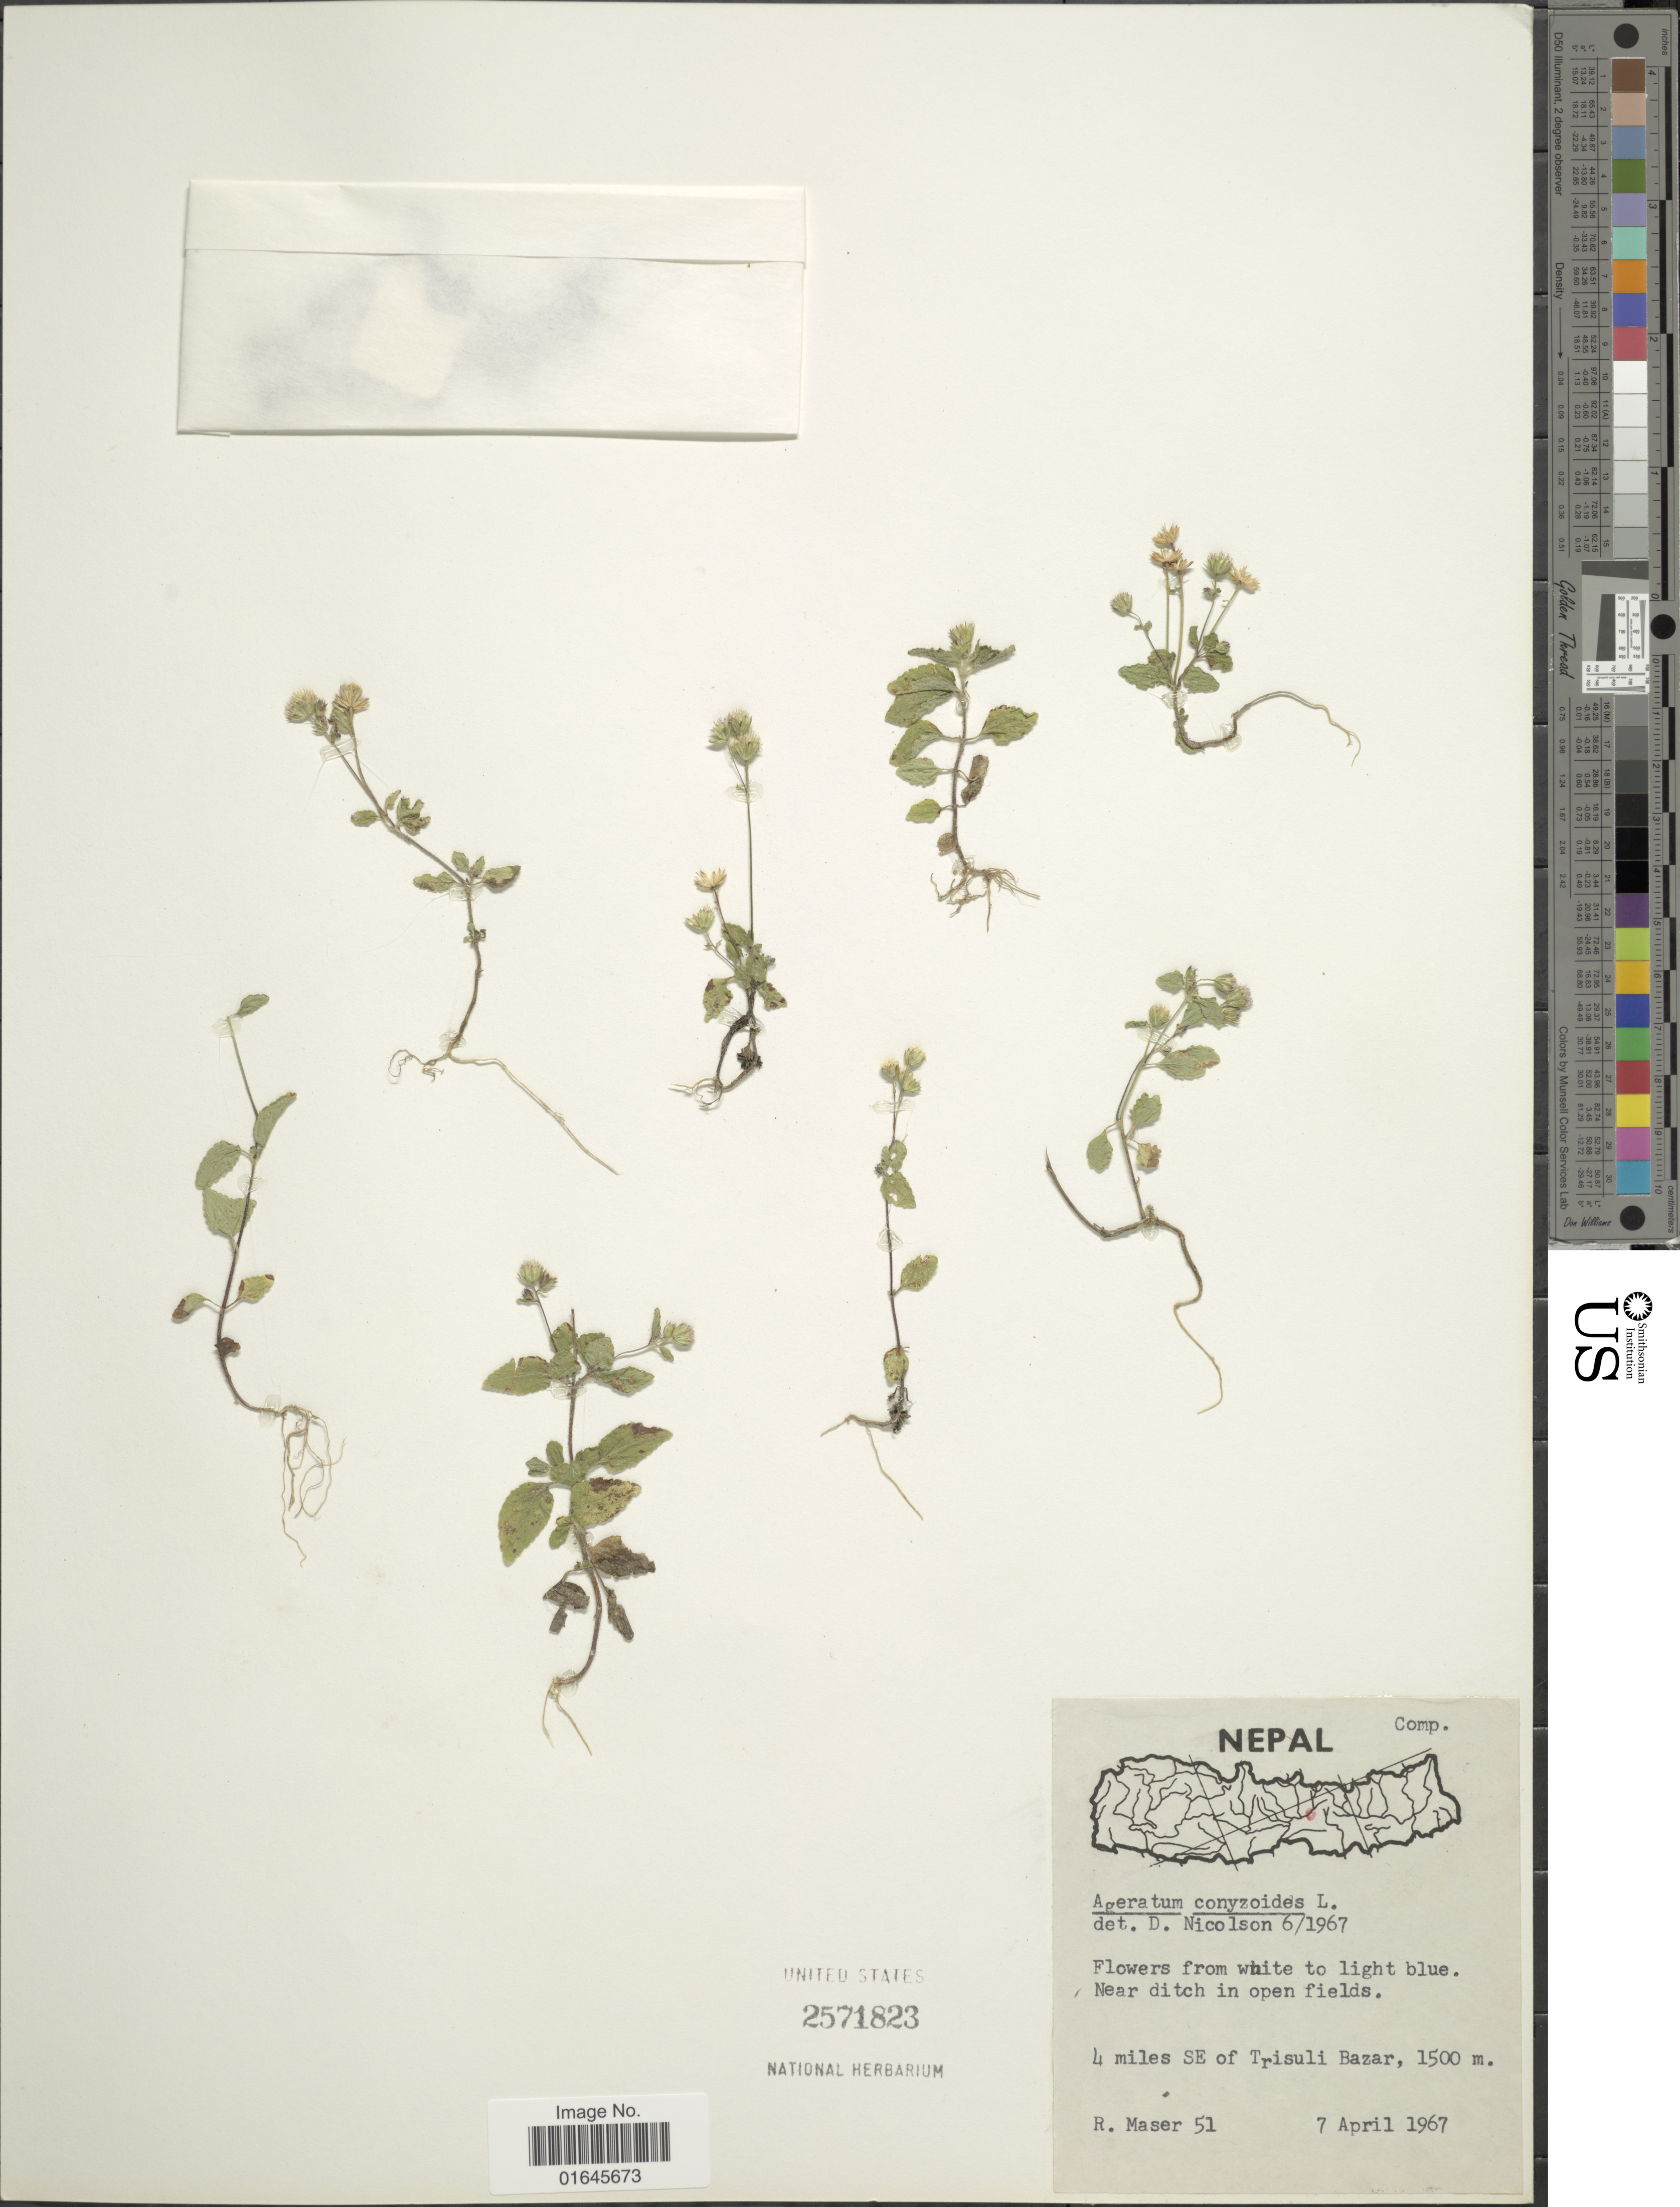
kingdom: Plantae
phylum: Tracheophyta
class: Magnoliopsida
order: Asterales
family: Asteraceae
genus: Ageratum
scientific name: Ageratum conyzoides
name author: L.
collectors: R. Maser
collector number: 51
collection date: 1967-04-07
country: Nepal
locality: Near ditch in open fields, 4 miles SE of Trisuli Bazar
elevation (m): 1500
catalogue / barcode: US 2571823